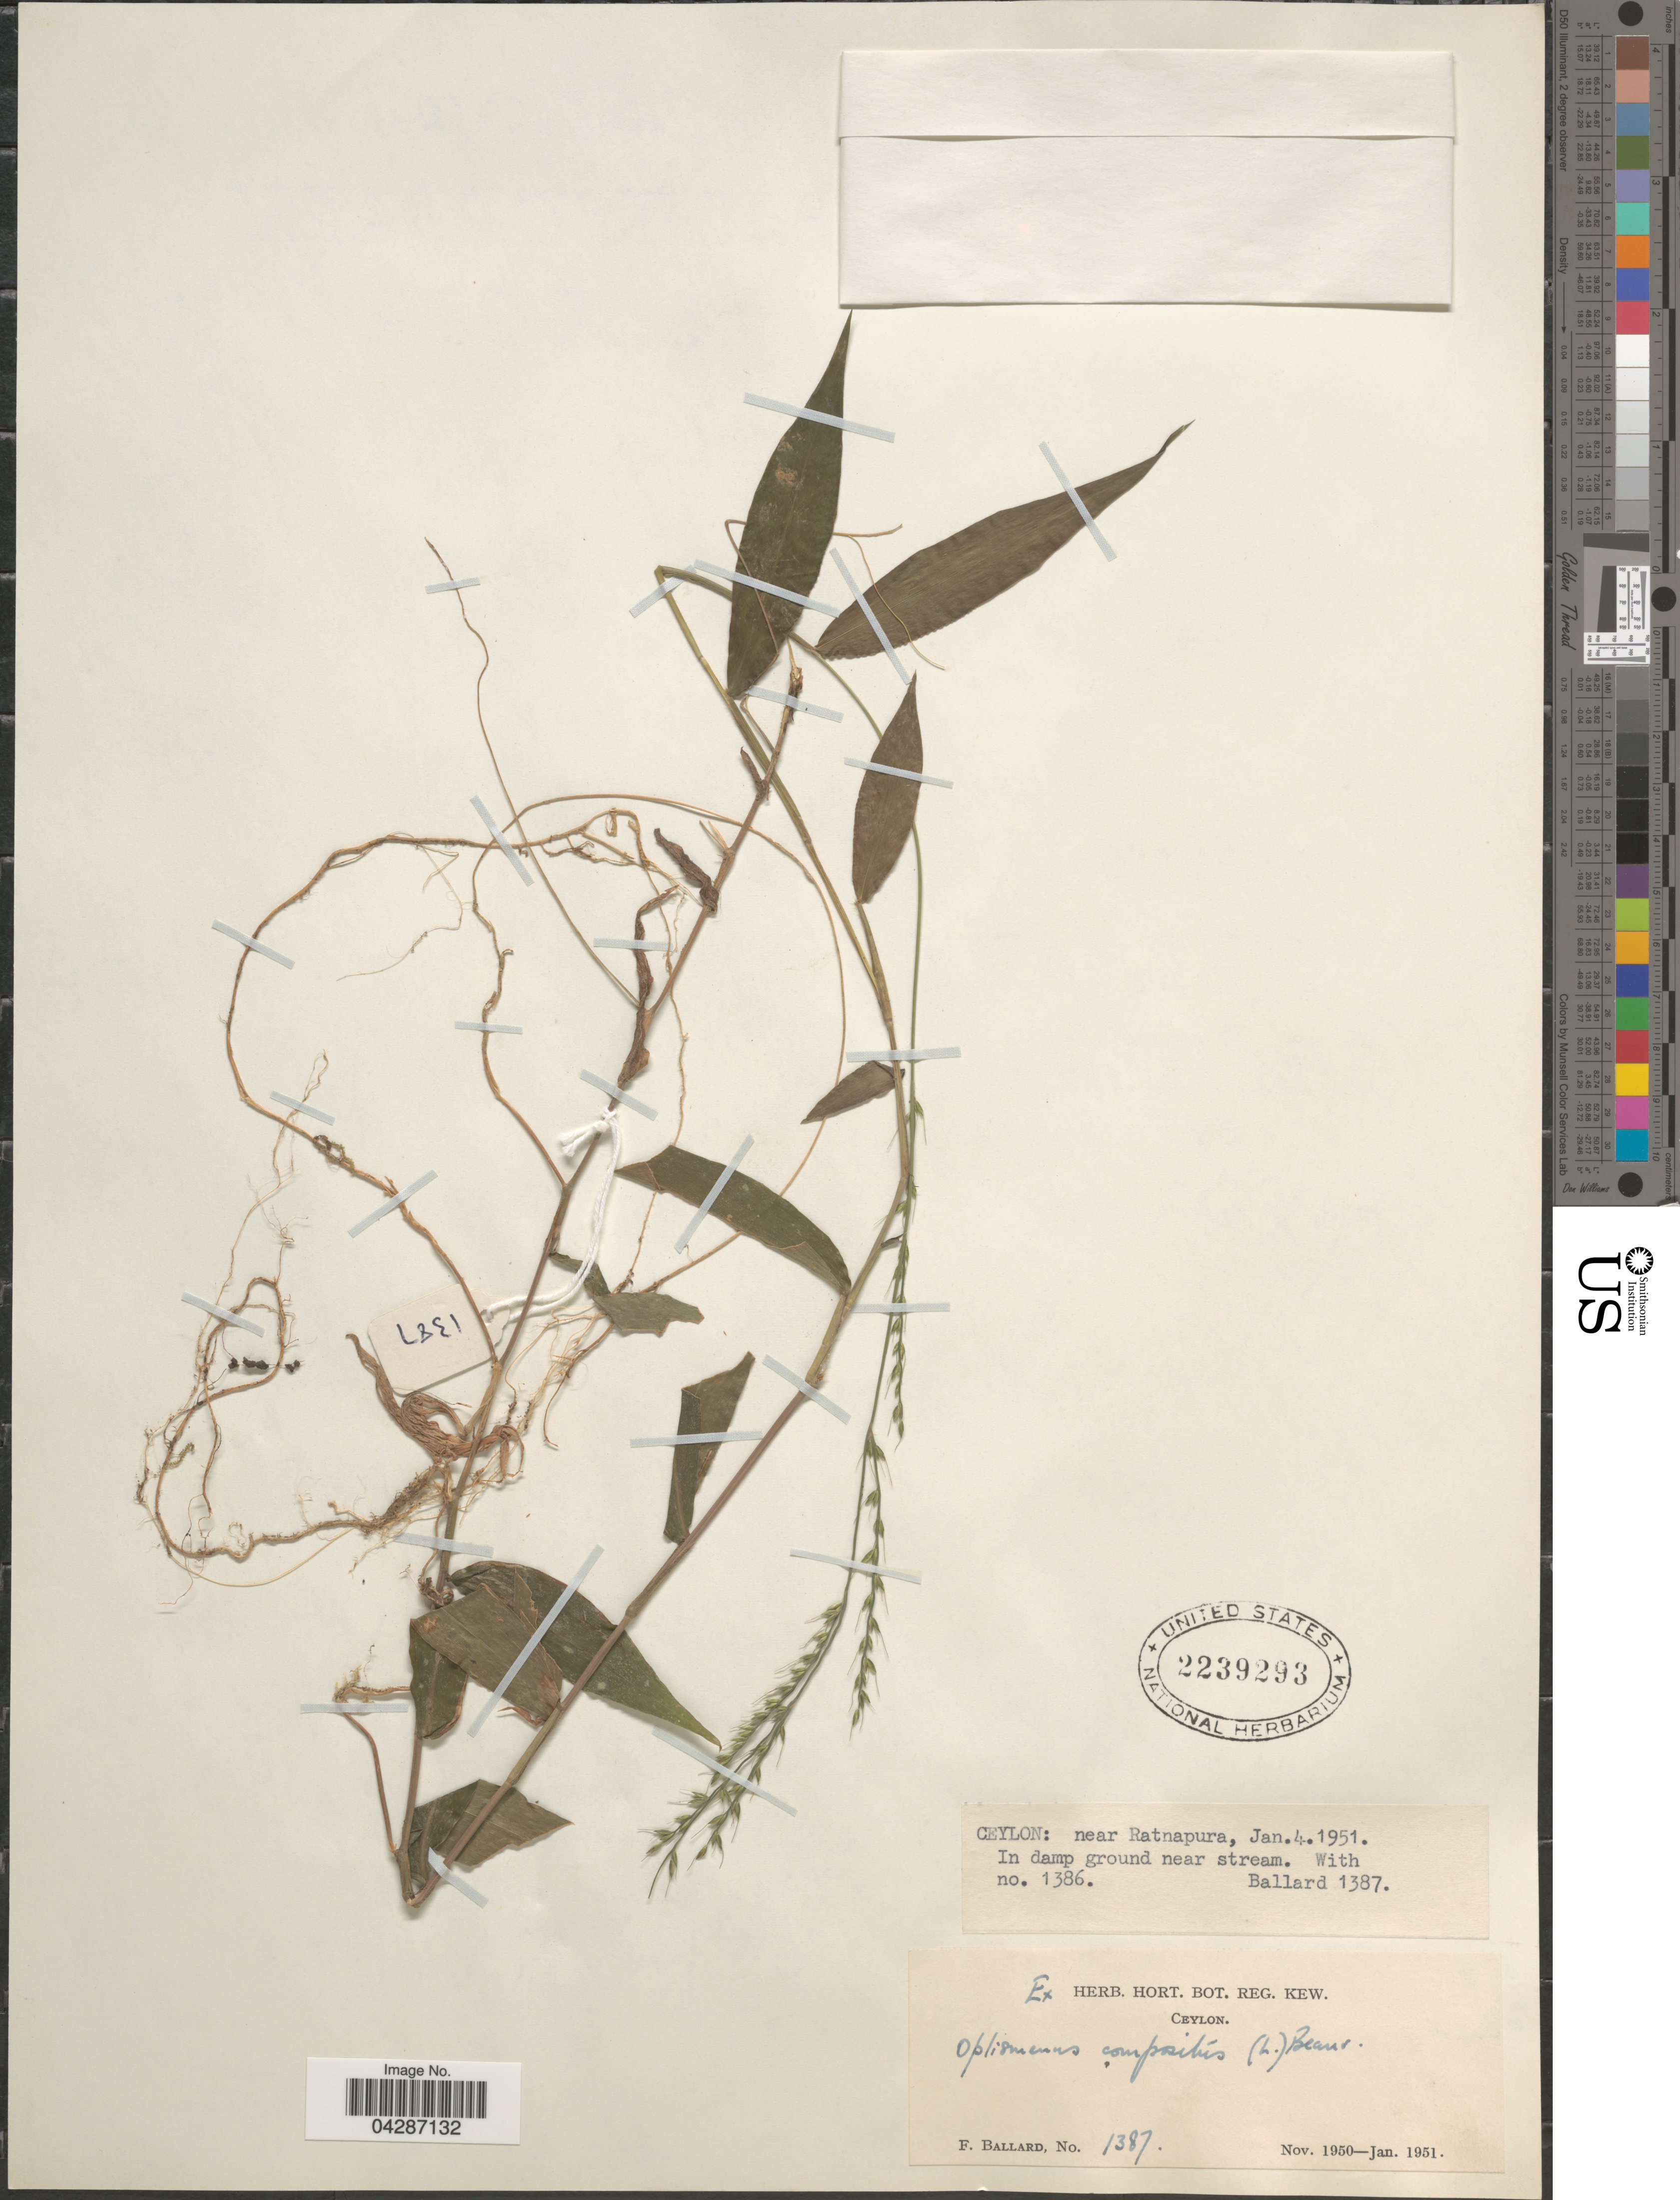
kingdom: Plantae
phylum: Tracheophyta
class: Liliopsida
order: Poales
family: Poaceae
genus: Oplismenus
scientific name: Oplismenus compositus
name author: (L.) P. Beauv.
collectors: F. Ballard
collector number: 1387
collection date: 1951-01-04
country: Sri Lanka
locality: Ceylon: near Ratnapura. In damp ground near stream.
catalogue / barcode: US 2239293